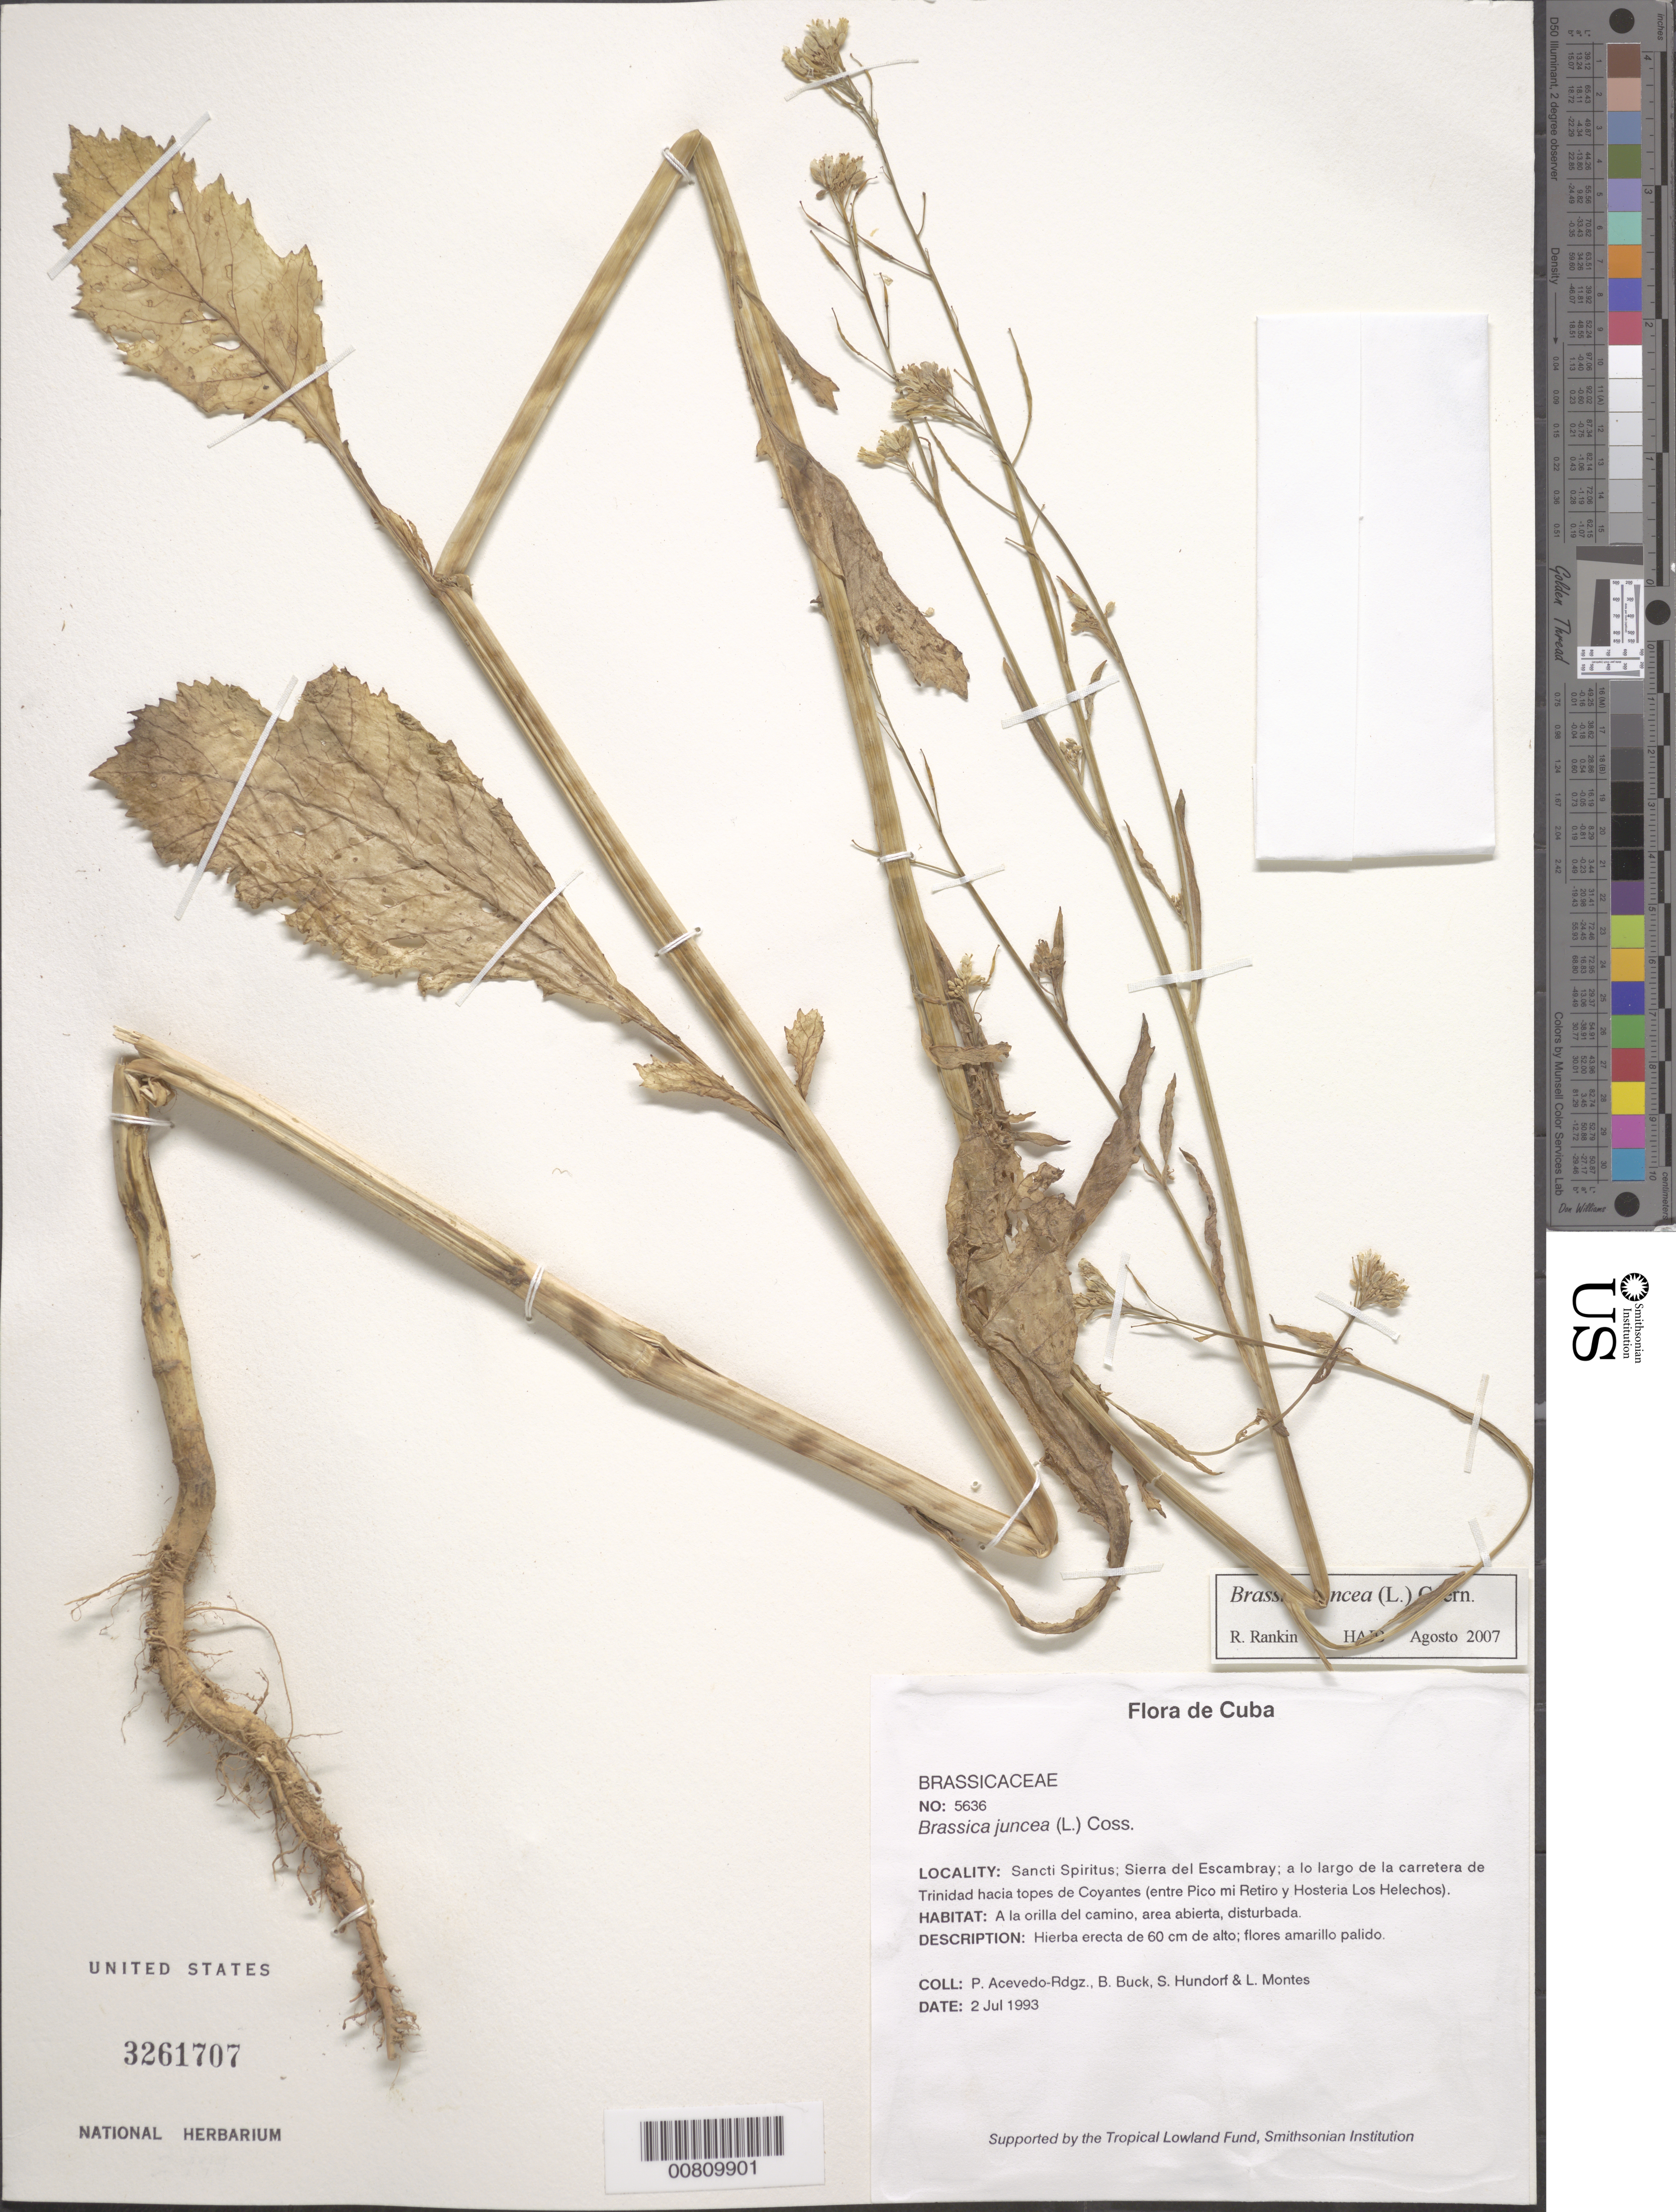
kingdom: Plantae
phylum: Tracheophyta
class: Magnoliopsida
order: Brassicales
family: Brassicaceae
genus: Brassica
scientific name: Brassica juncea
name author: (L.) Czern.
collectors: P. Acevedo-Rodr., B. Buck, S. Hundorf & L. Montes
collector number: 5636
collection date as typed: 02 Jul 1993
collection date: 1993-07-02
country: Cuba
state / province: Sancti Spiritus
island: Cuba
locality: Sierra del Escambray; a lo largo de la carretera de Trinidad hacia topes de Coyantes (entre Pico mi Retiro y Hosteria Los Helechos)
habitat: A la orilla del camino, area abierta, disturbada.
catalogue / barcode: US 3261707